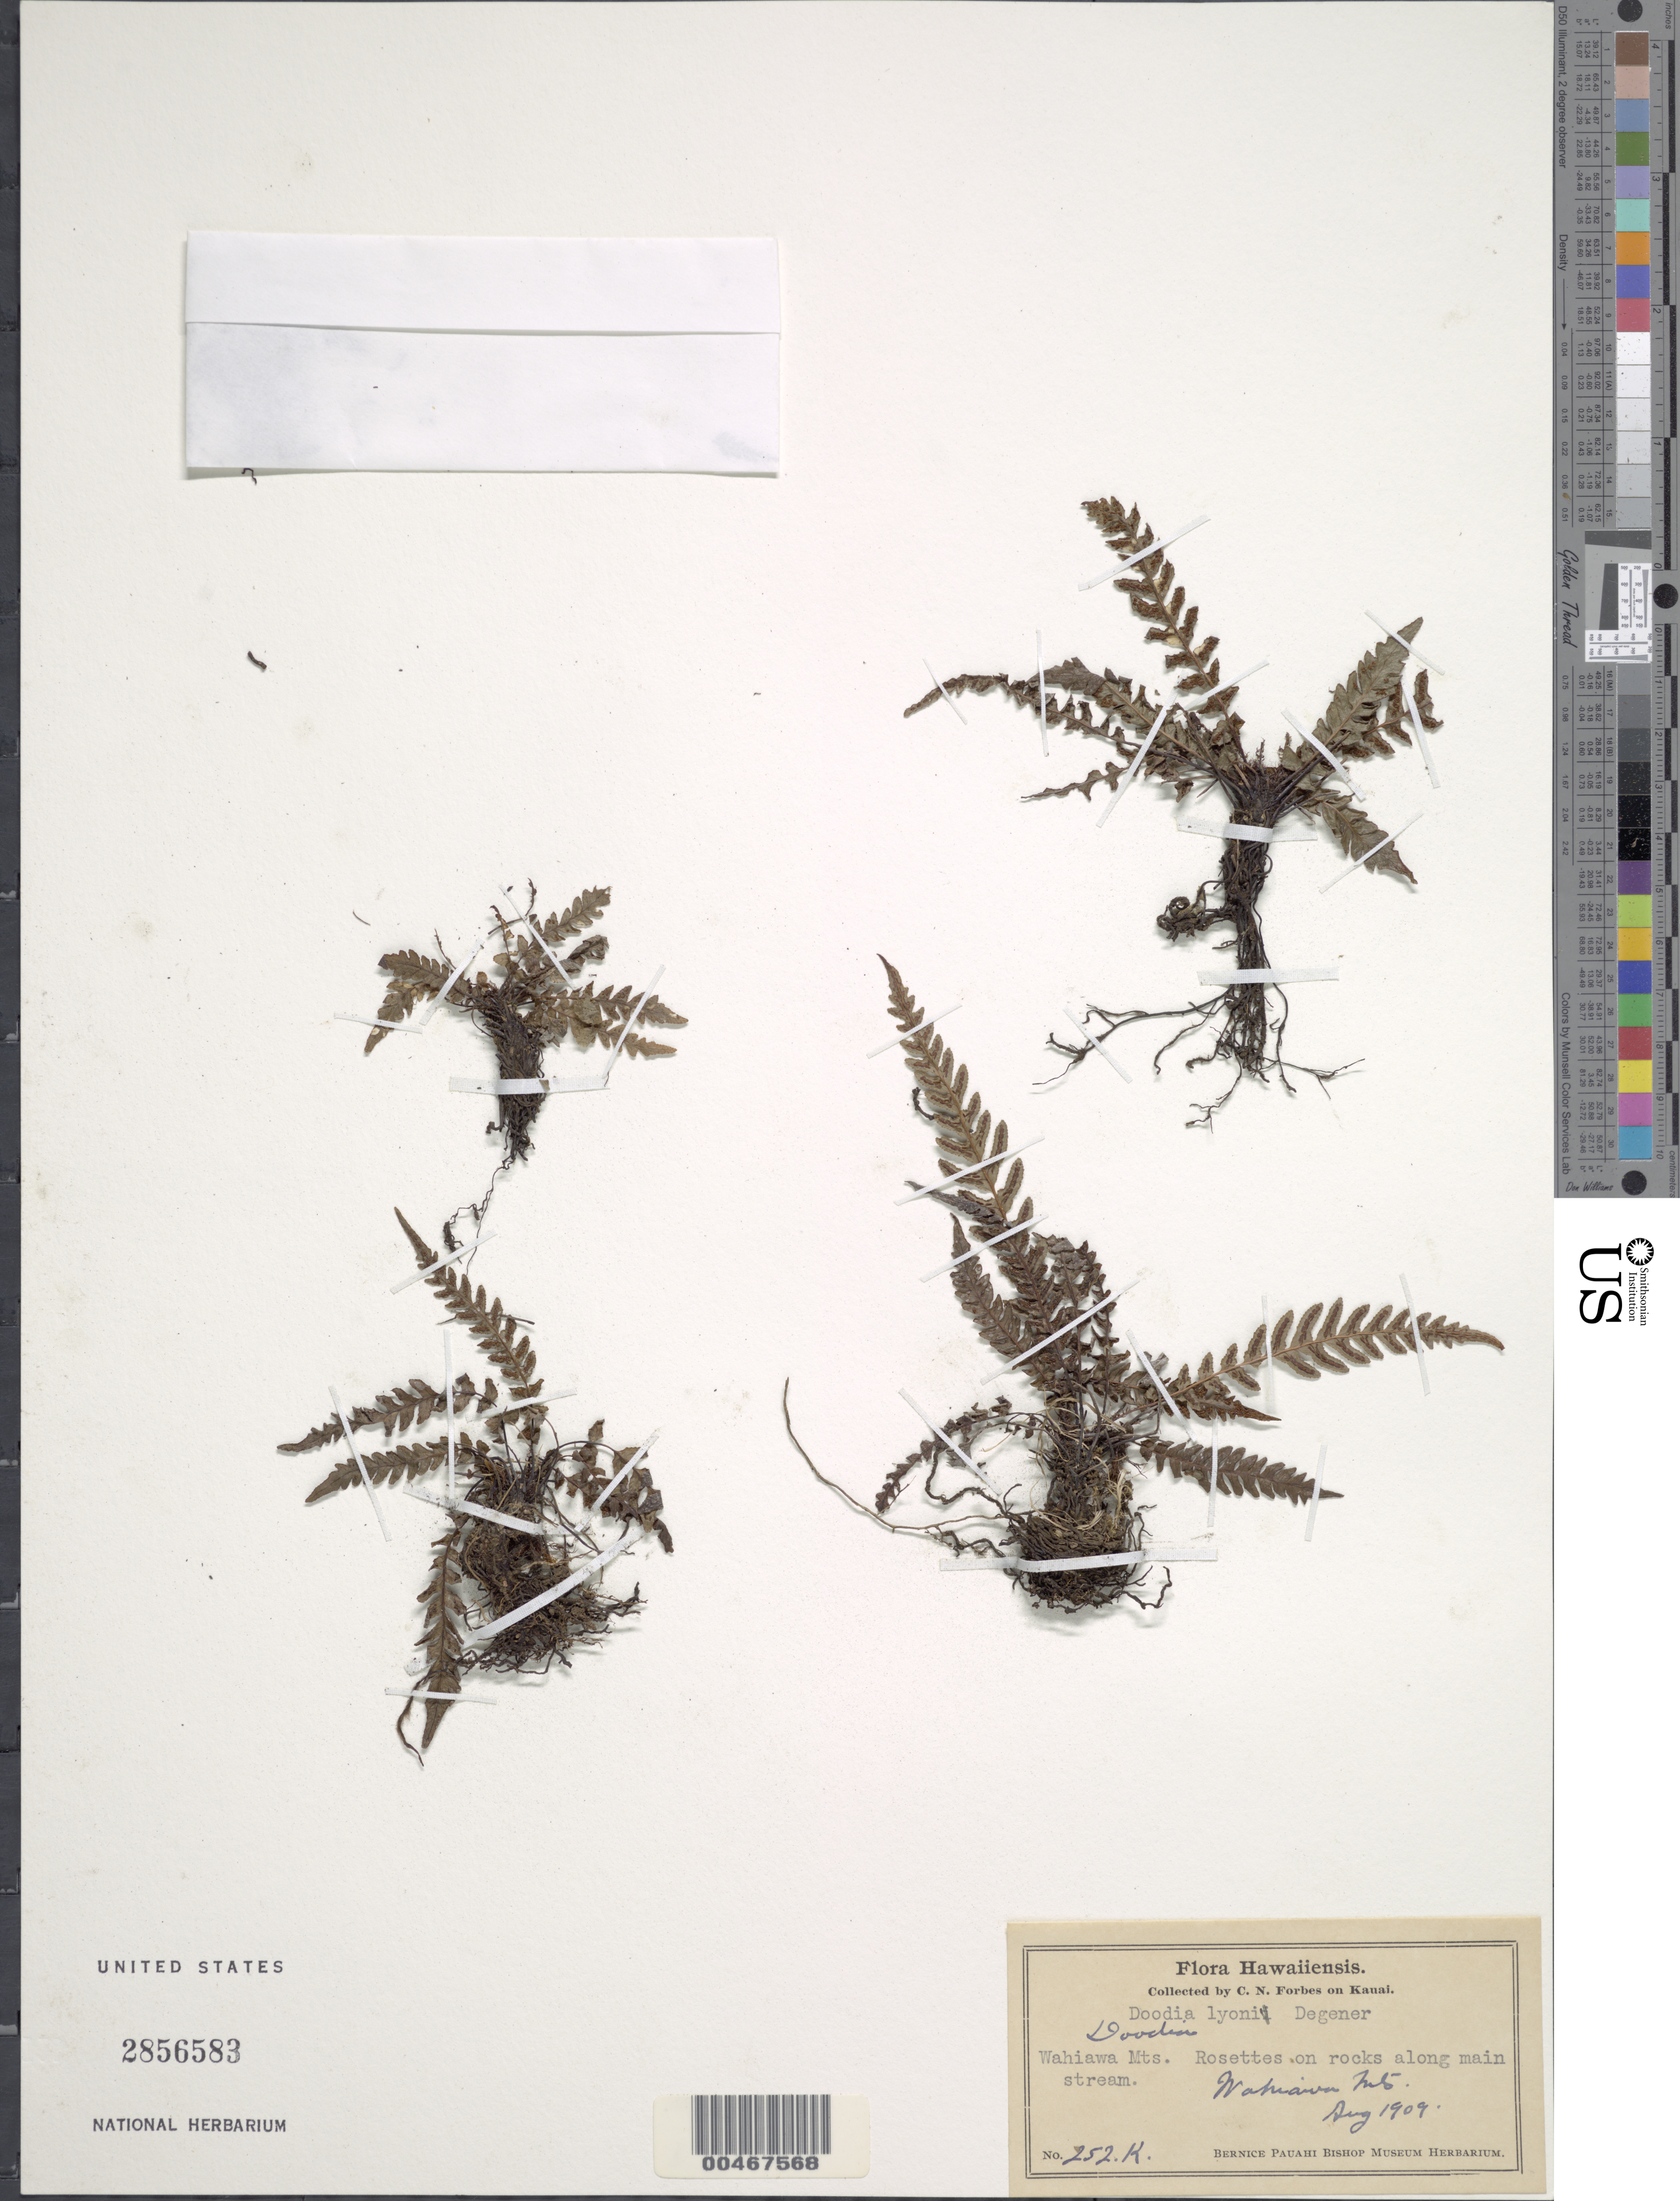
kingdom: Plantae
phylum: Tracheophyta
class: Polypodiopsida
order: Polypodiales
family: Blechnaceae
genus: Doodia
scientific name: Doodia lyonii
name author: O. Deg.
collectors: C. N. Forbes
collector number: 252.K.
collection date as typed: Aug 1909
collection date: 1909-08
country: United States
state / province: Hawaii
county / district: Kauai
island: Kaua'i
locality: Wahiawa Mts.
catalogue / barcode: US 2856583